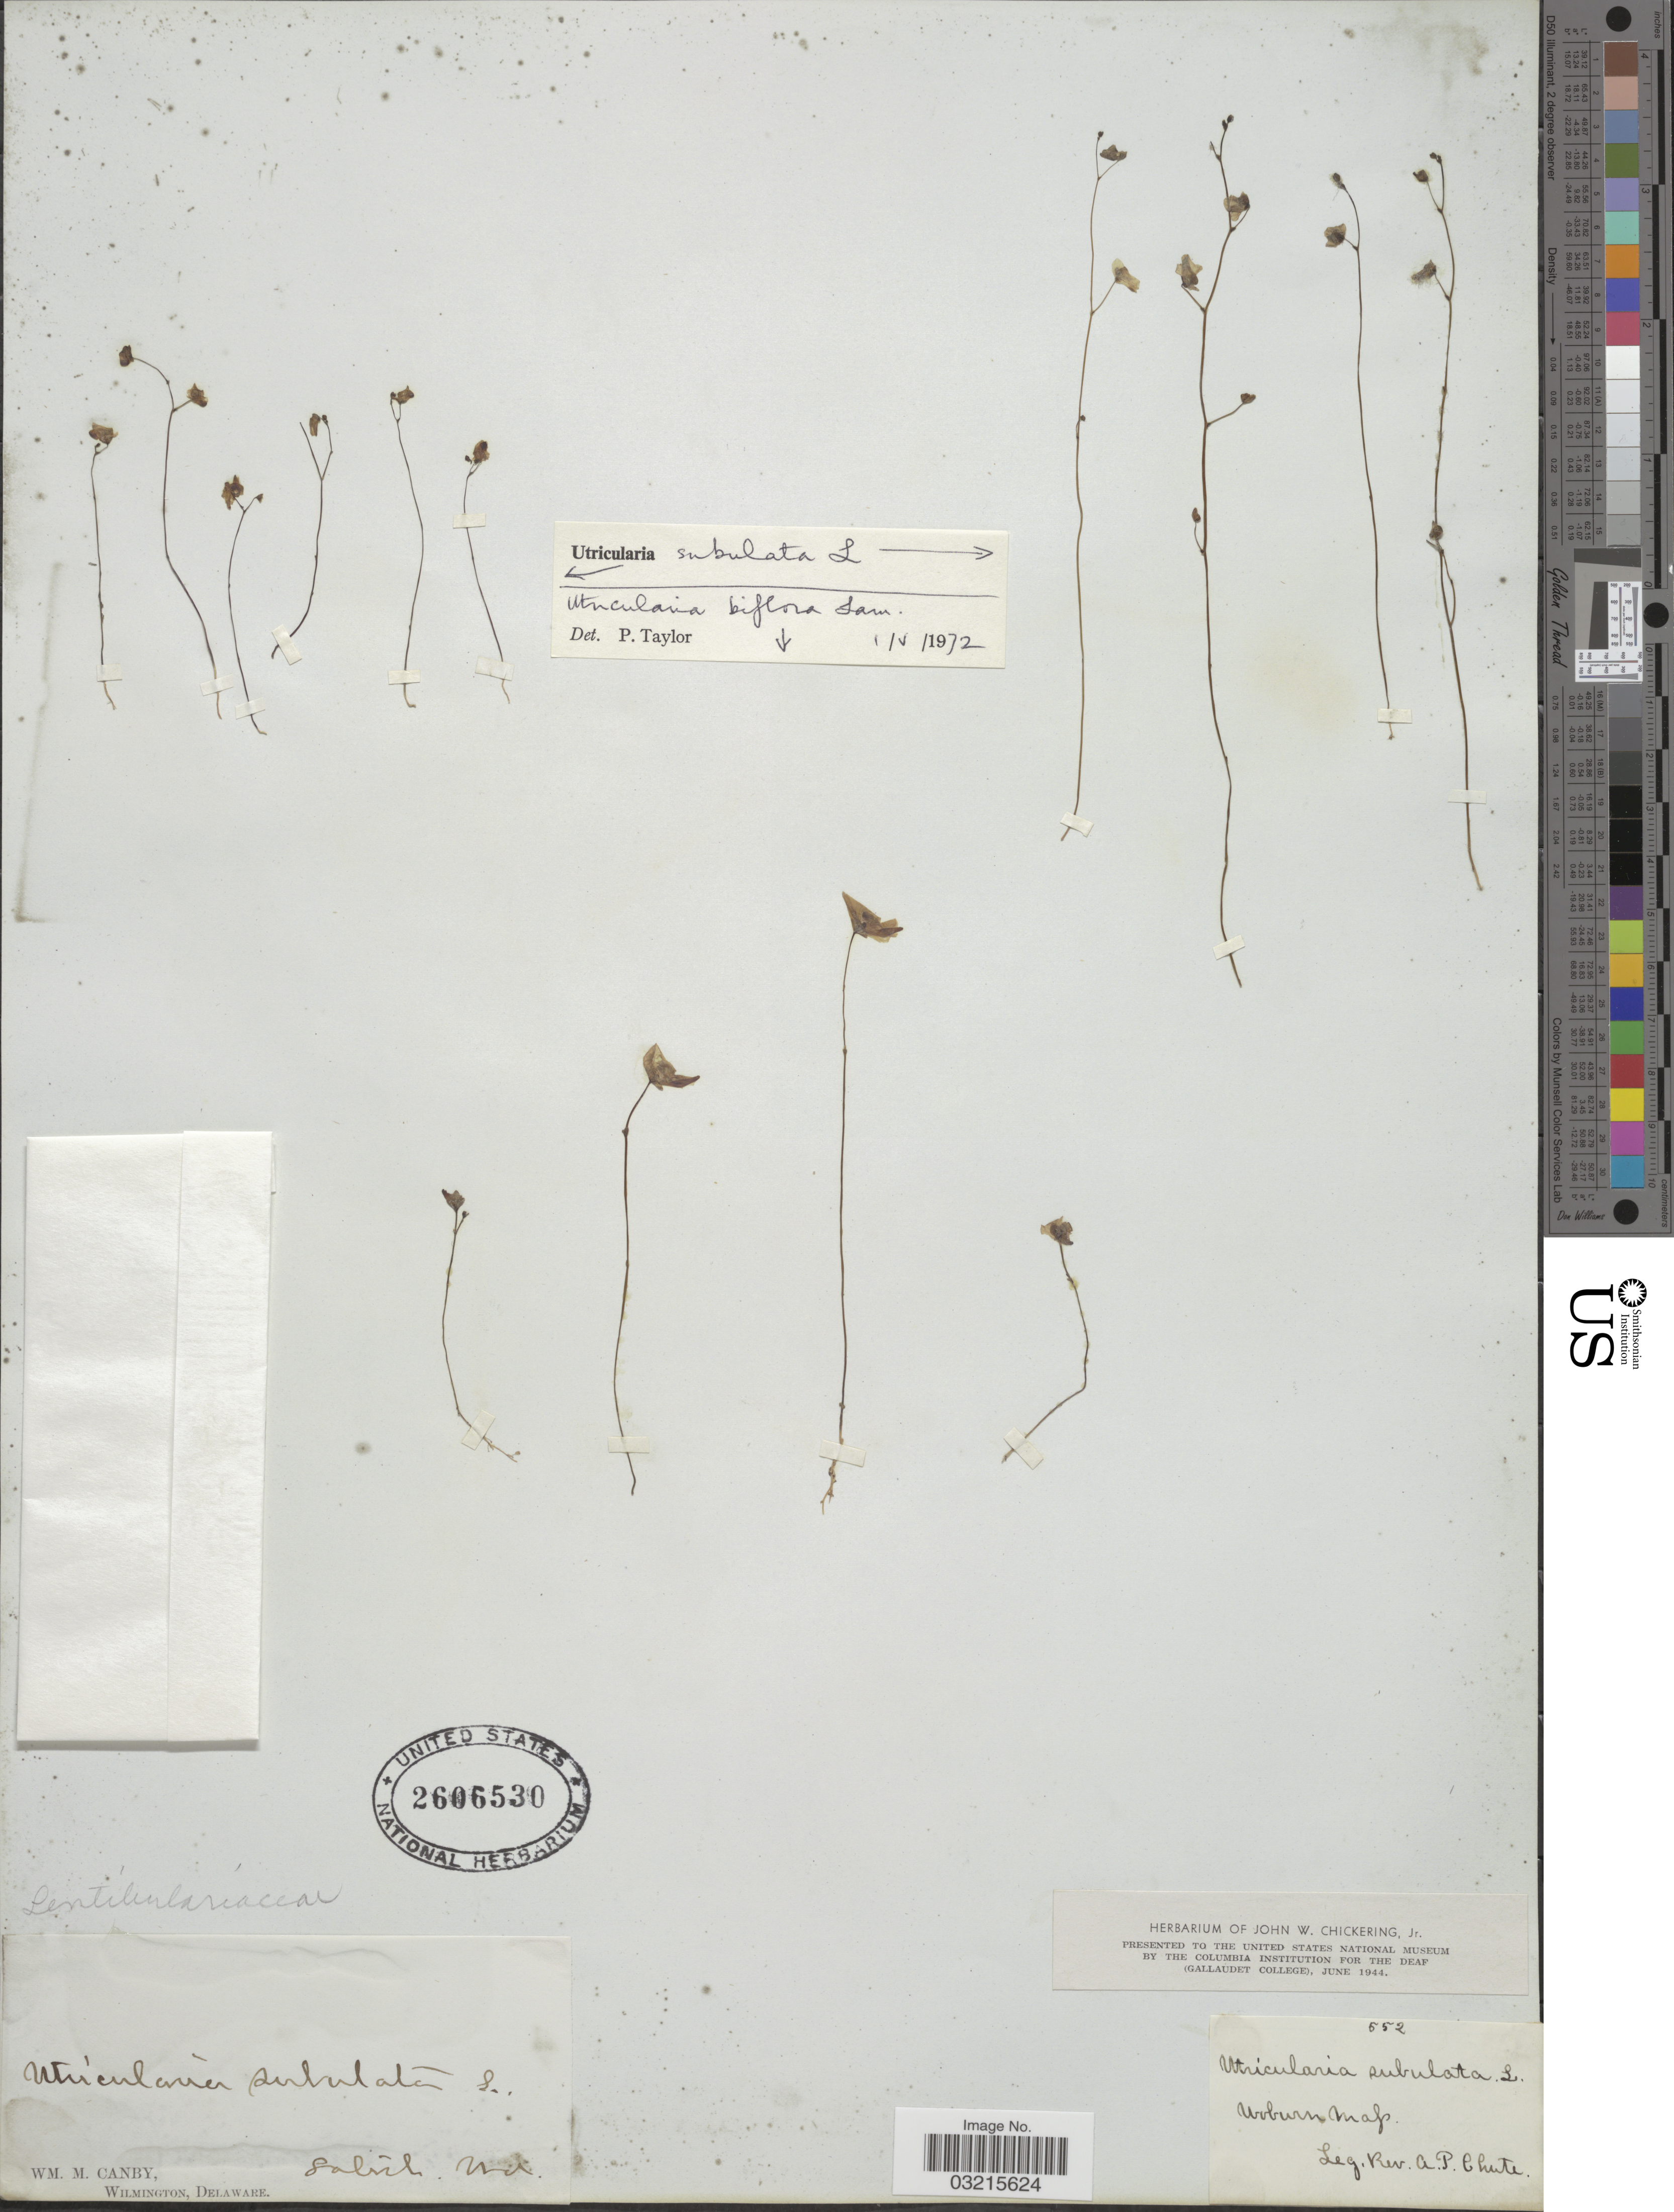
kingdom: Plantae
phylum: Tracheophyta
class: Magnoliopsida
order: Lamiales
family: Lentibulariaceae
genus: Utricularia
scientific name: Utricularia subulata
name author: L.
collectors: A. Chute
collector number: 552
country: United States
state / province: Massachusetts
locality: Woburn Mass.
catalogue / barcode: US 2606530-2